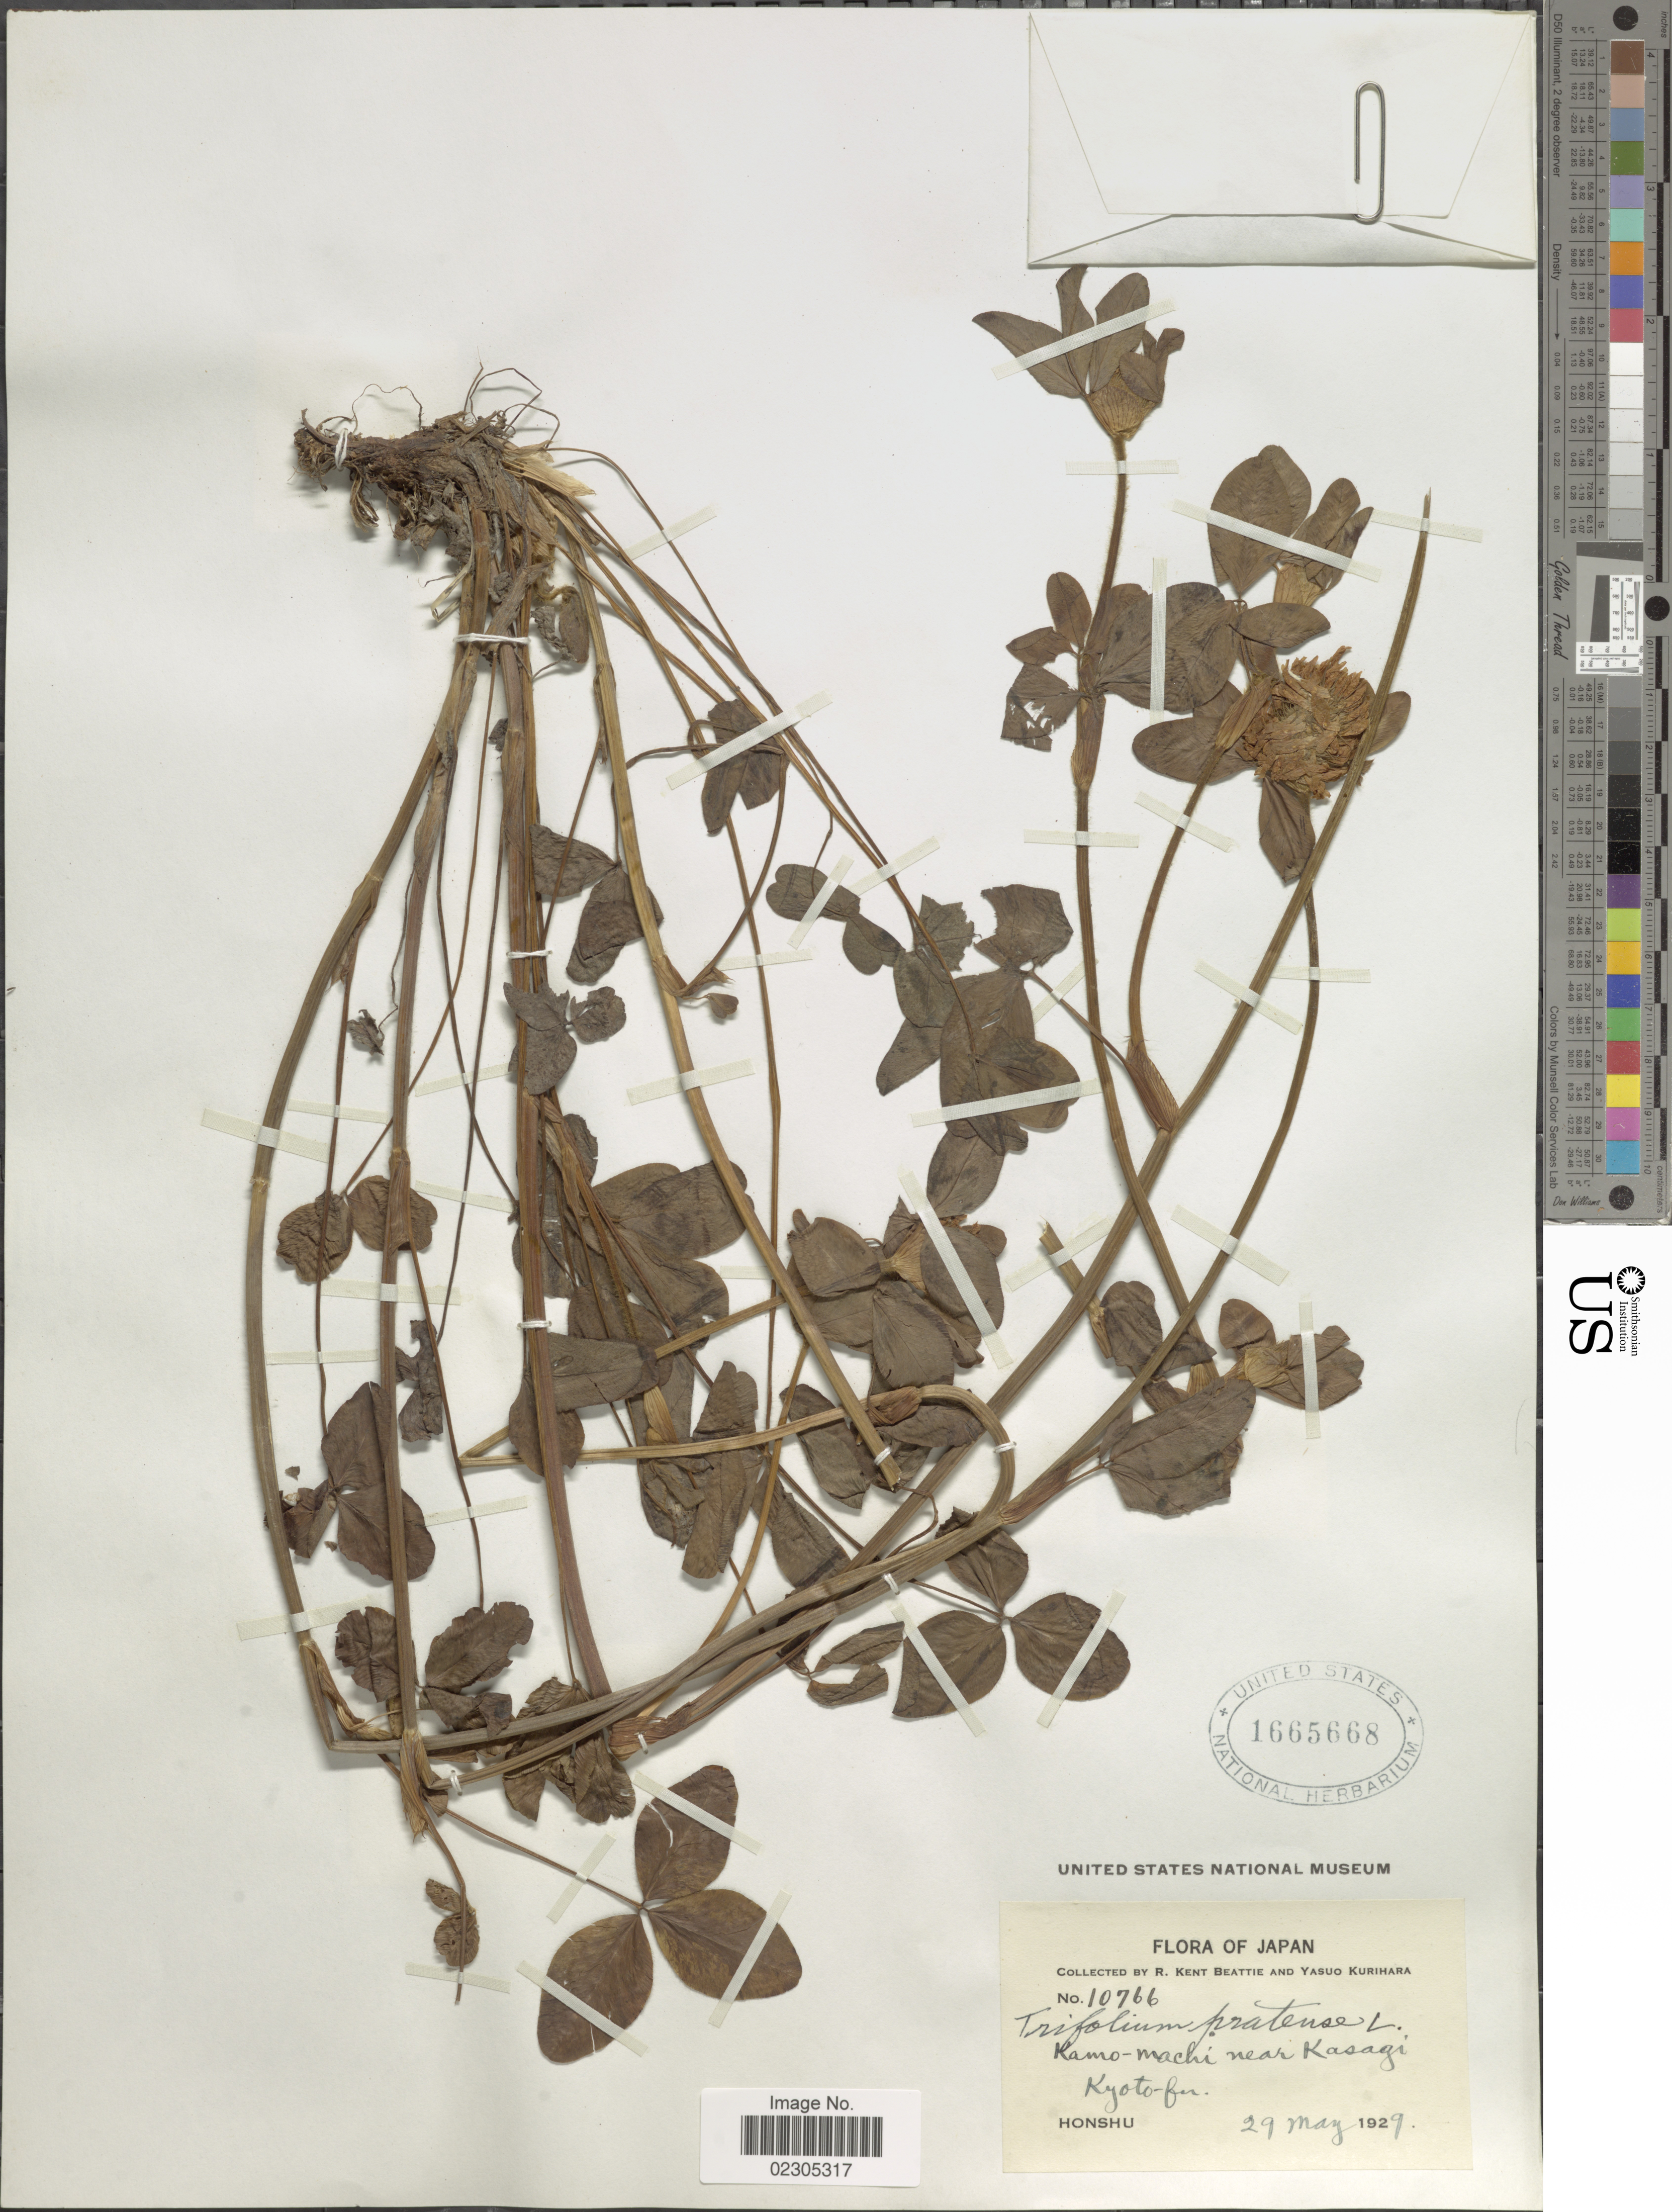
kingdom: Plantae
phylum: Tracheophyta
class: Magnoliopsida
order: Fabales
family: Fabaceae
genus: Trifolium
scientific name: Trifolium pratense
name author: L.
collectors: R. K. Beattie & Y. Kurihara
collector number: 10766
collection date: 1929-05-29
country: Japan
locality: Kamo-machi near Kasagi Kyoto-fu, Honshu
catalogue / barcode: US 1665668